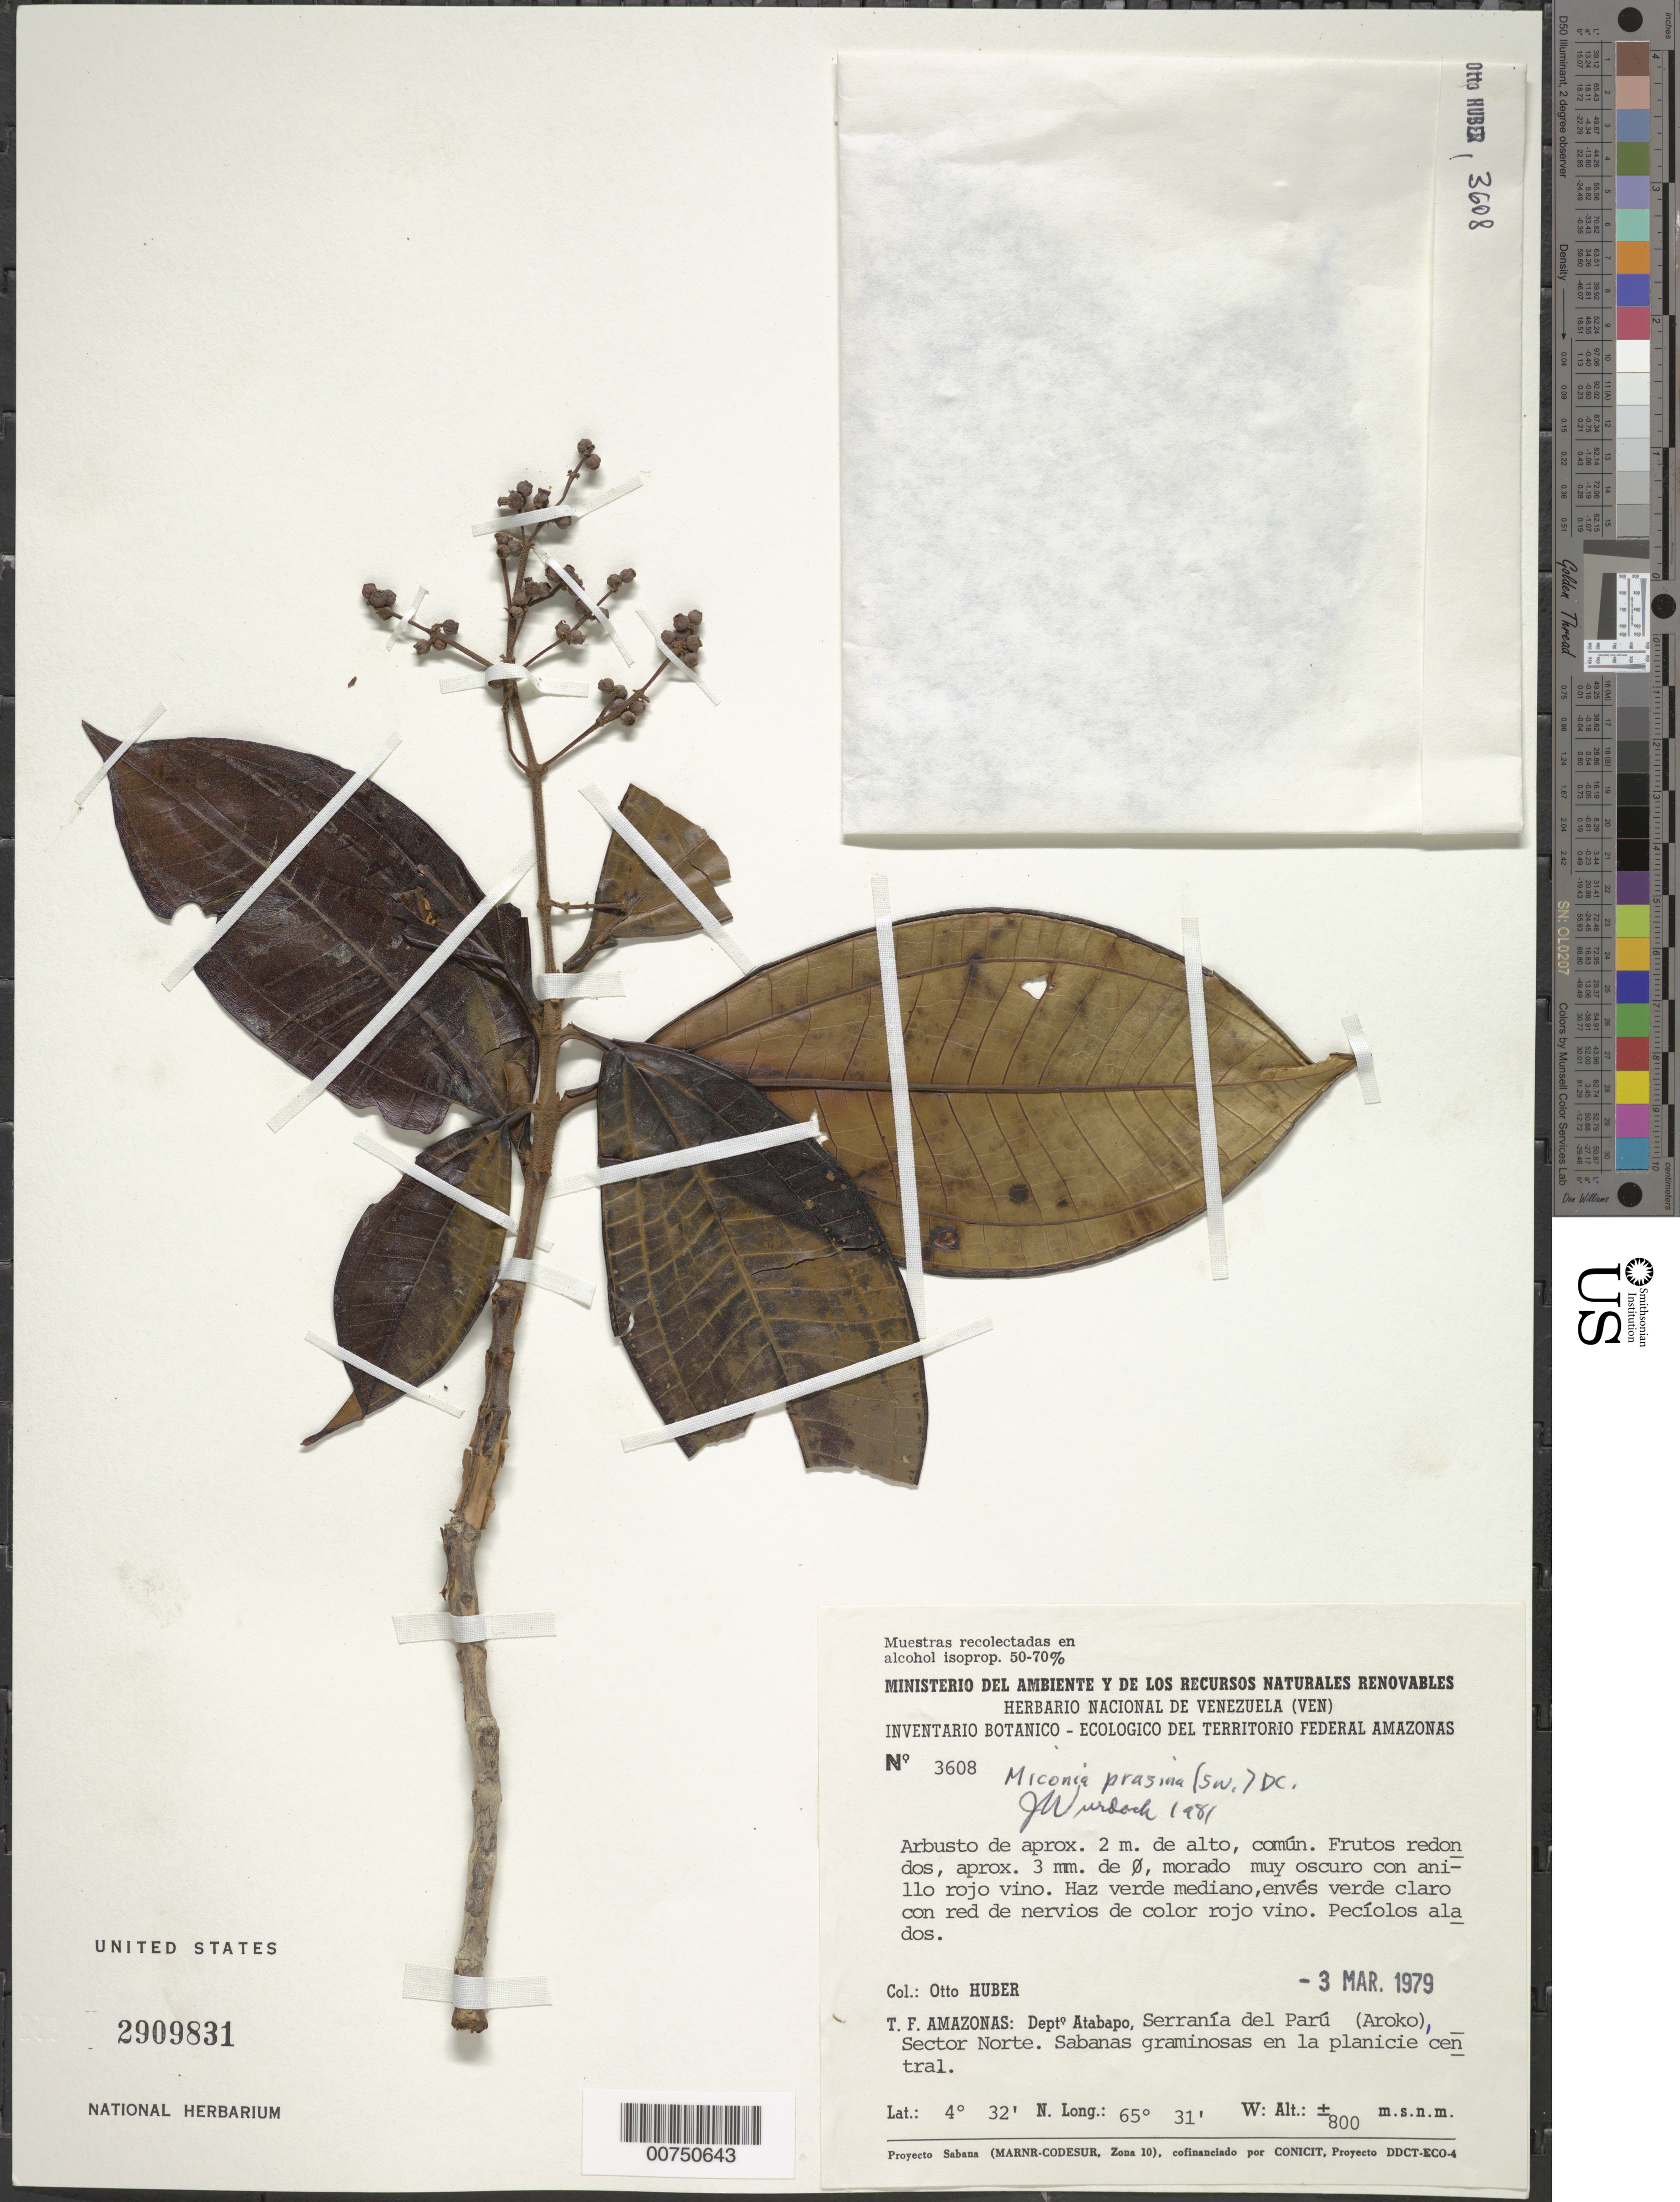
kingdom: Plantae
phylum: Tracheophyta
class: Magnoliopsida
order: Myrtales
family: Melastomataceae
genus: Miconia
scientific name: Miconia prasina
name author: (Sw.) DC.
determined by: Wurdack, John J., (US), US (UNITED STATES)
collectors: O. Huber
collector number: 3608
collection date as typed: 3-Mar-79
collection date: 1979-03-03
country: Venezuela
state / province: Amazonas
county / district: Atabapo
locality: Serraina del Parú (Aroko), sector Norte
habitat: Sabana graminosas en la planicie central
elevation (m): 800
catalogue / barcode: US 2909831